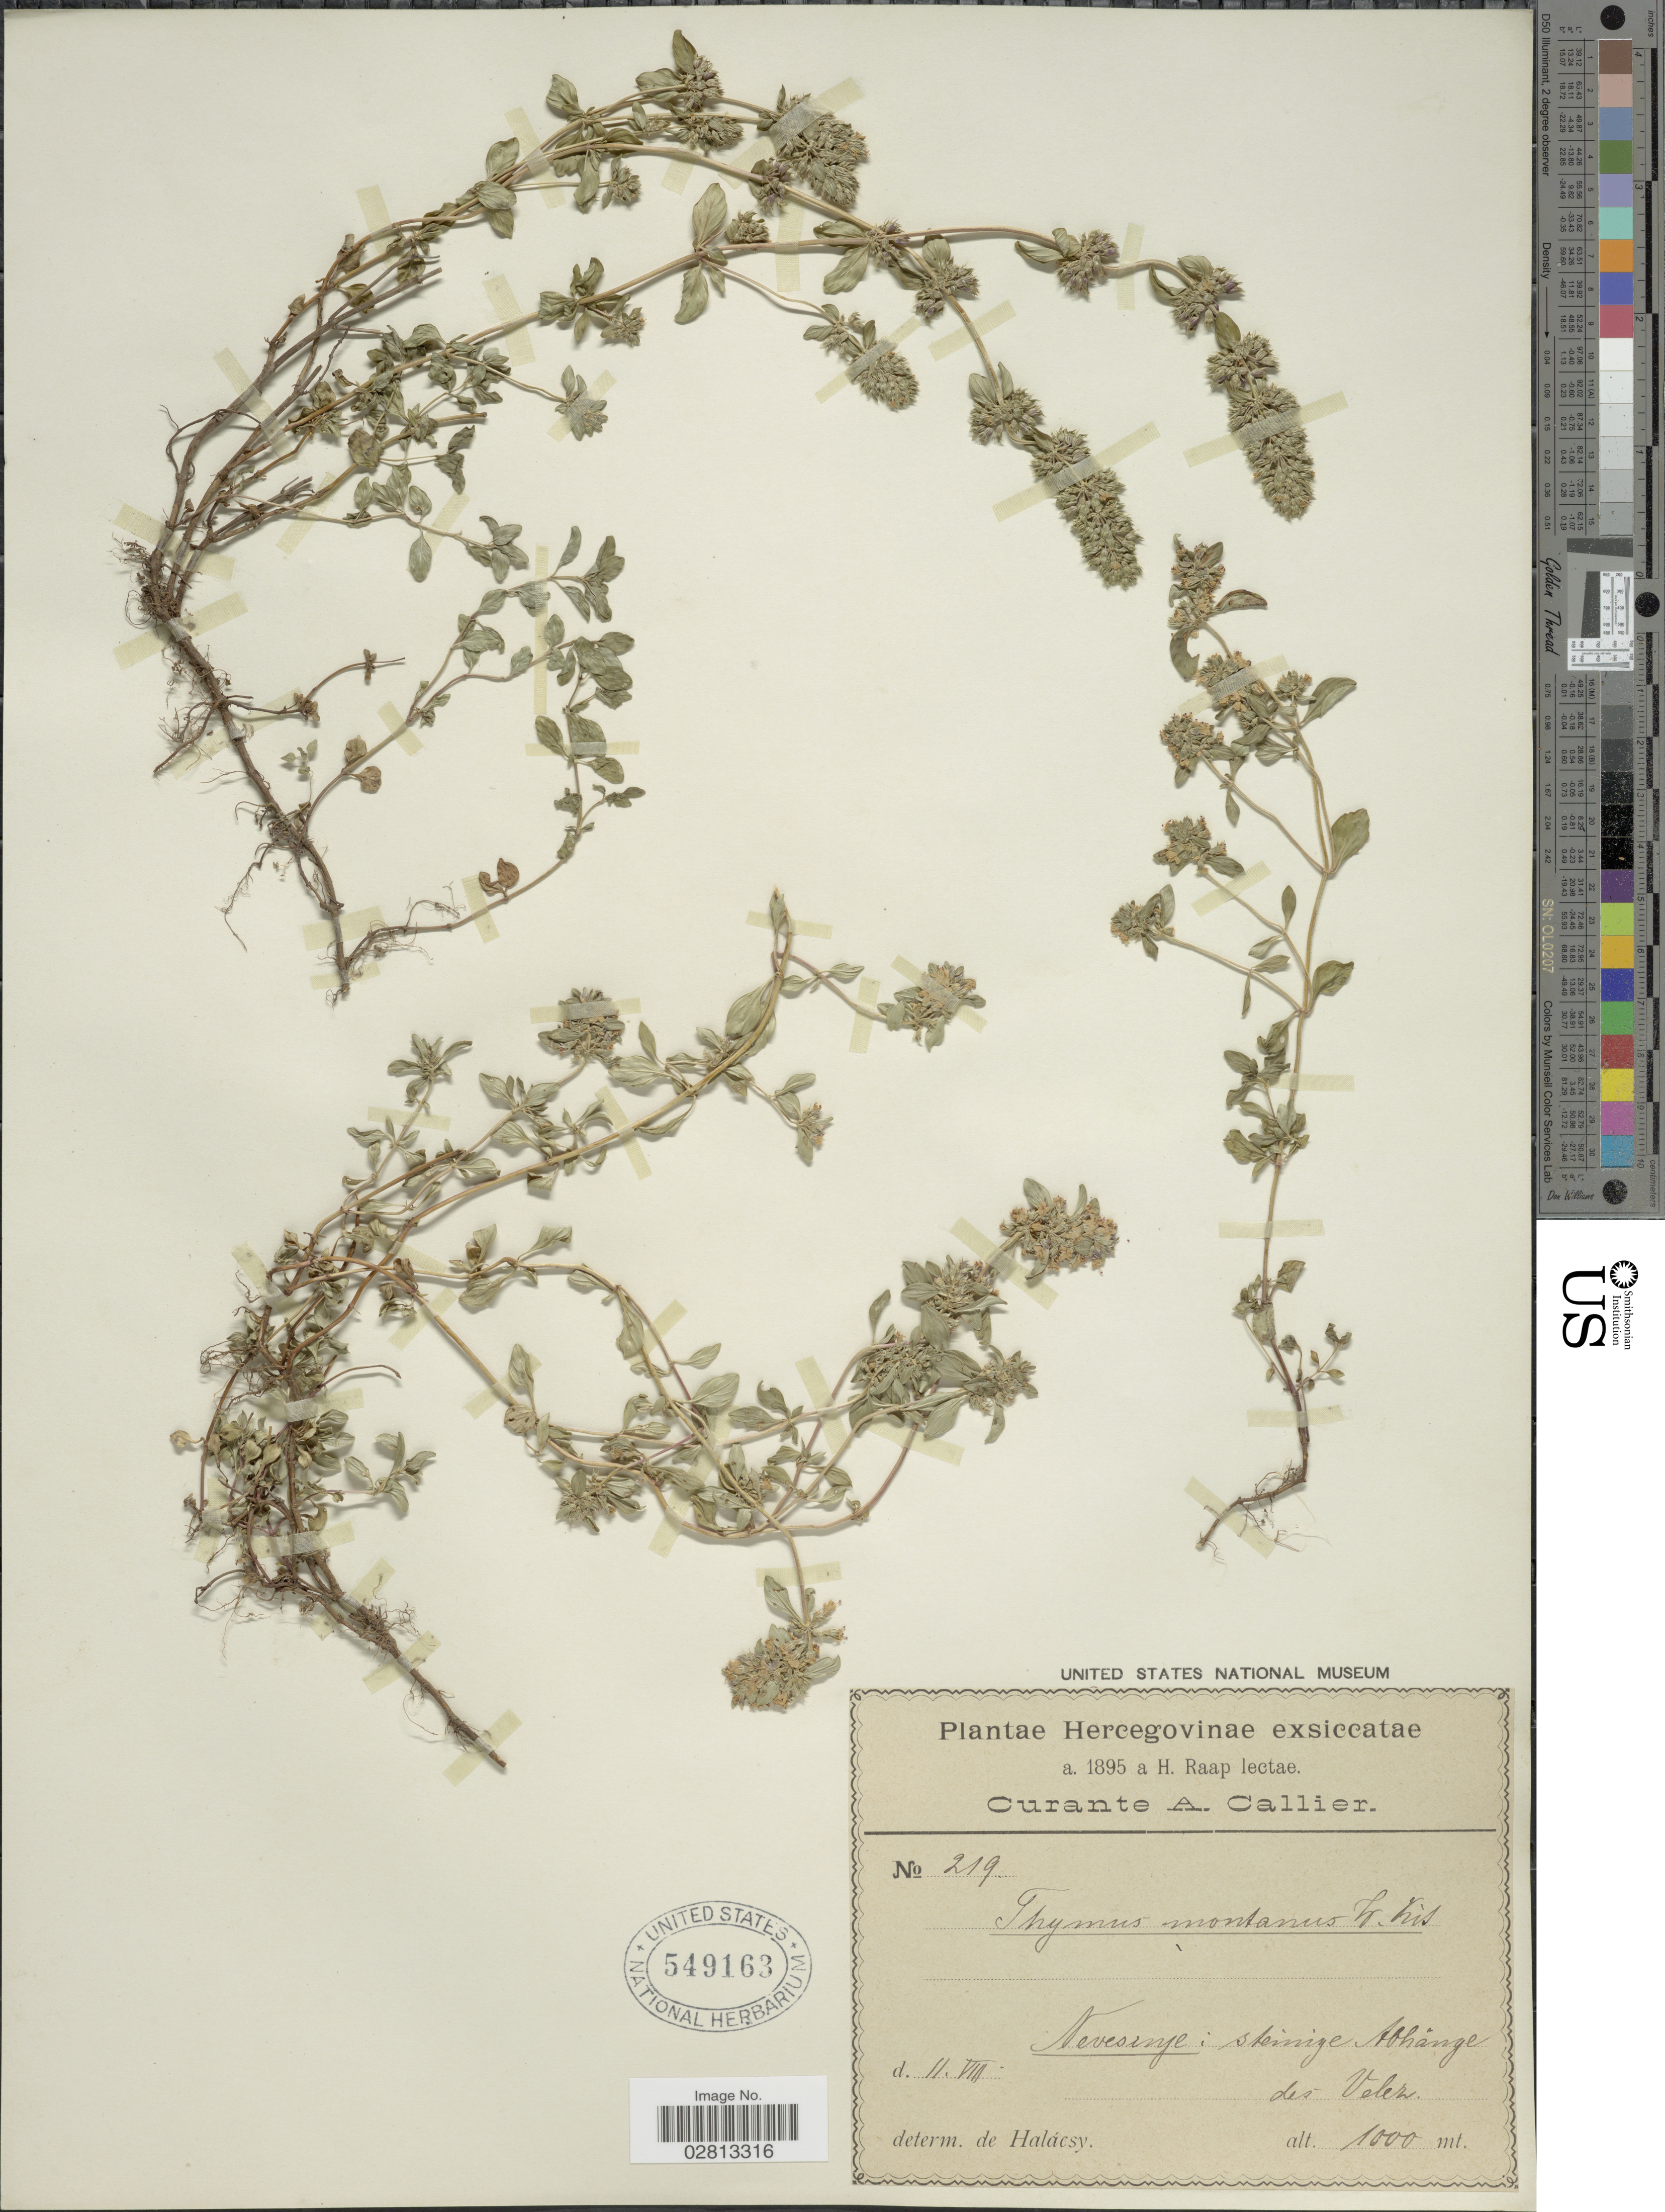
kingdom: Plantae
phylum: Tracheophyta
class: Magnoliopsida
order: Lamiales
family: Lamiaceae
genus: Thymus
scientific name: Thymus montanus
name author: Crantz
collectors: H. Raap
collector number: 219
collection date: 1895-08-11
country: Bosnia and Herzegovina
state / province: Srpska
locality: Nevesinje: steinige Abhange des Velez.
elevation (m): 1000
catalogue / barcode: US 549163